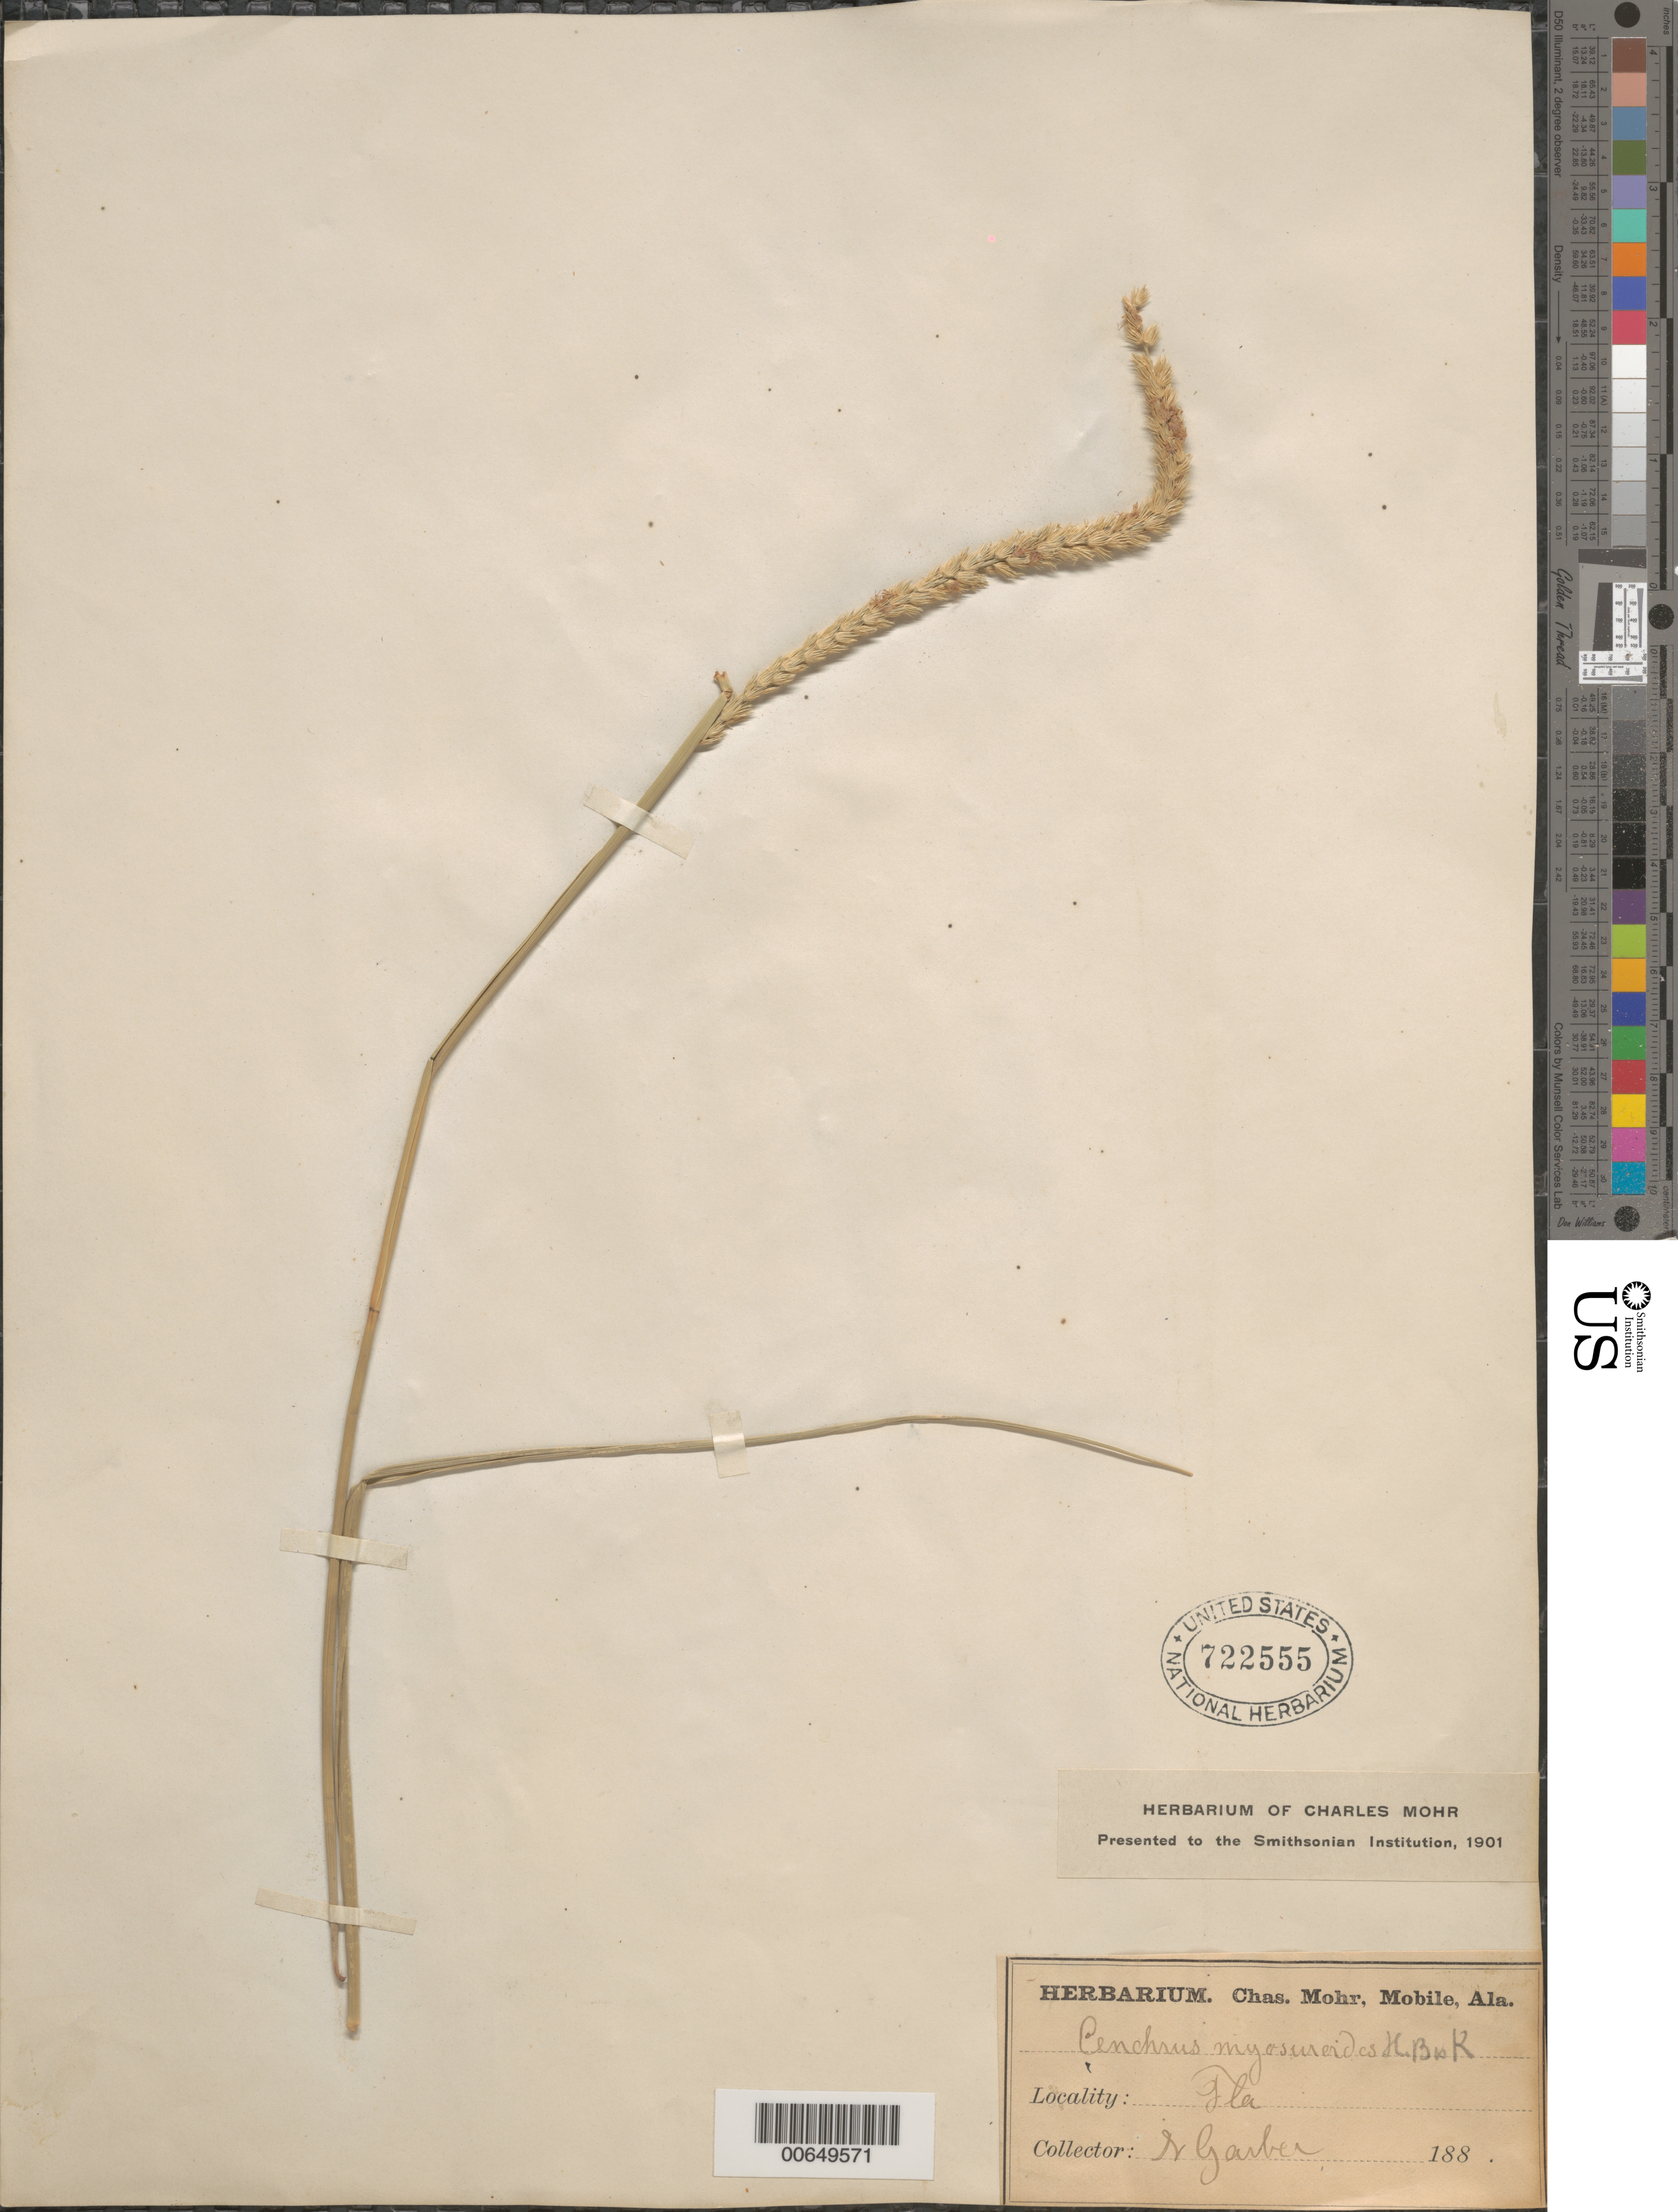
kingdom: Plantae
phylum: Tracheophyta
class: Liliopsida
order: Poales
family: Poaceae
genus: Cenchrus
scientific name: Cenchrus myosuroides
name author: Kunth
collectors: A. P. Garber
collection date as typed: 188-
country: United States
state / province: Florida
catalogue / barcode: US 722555